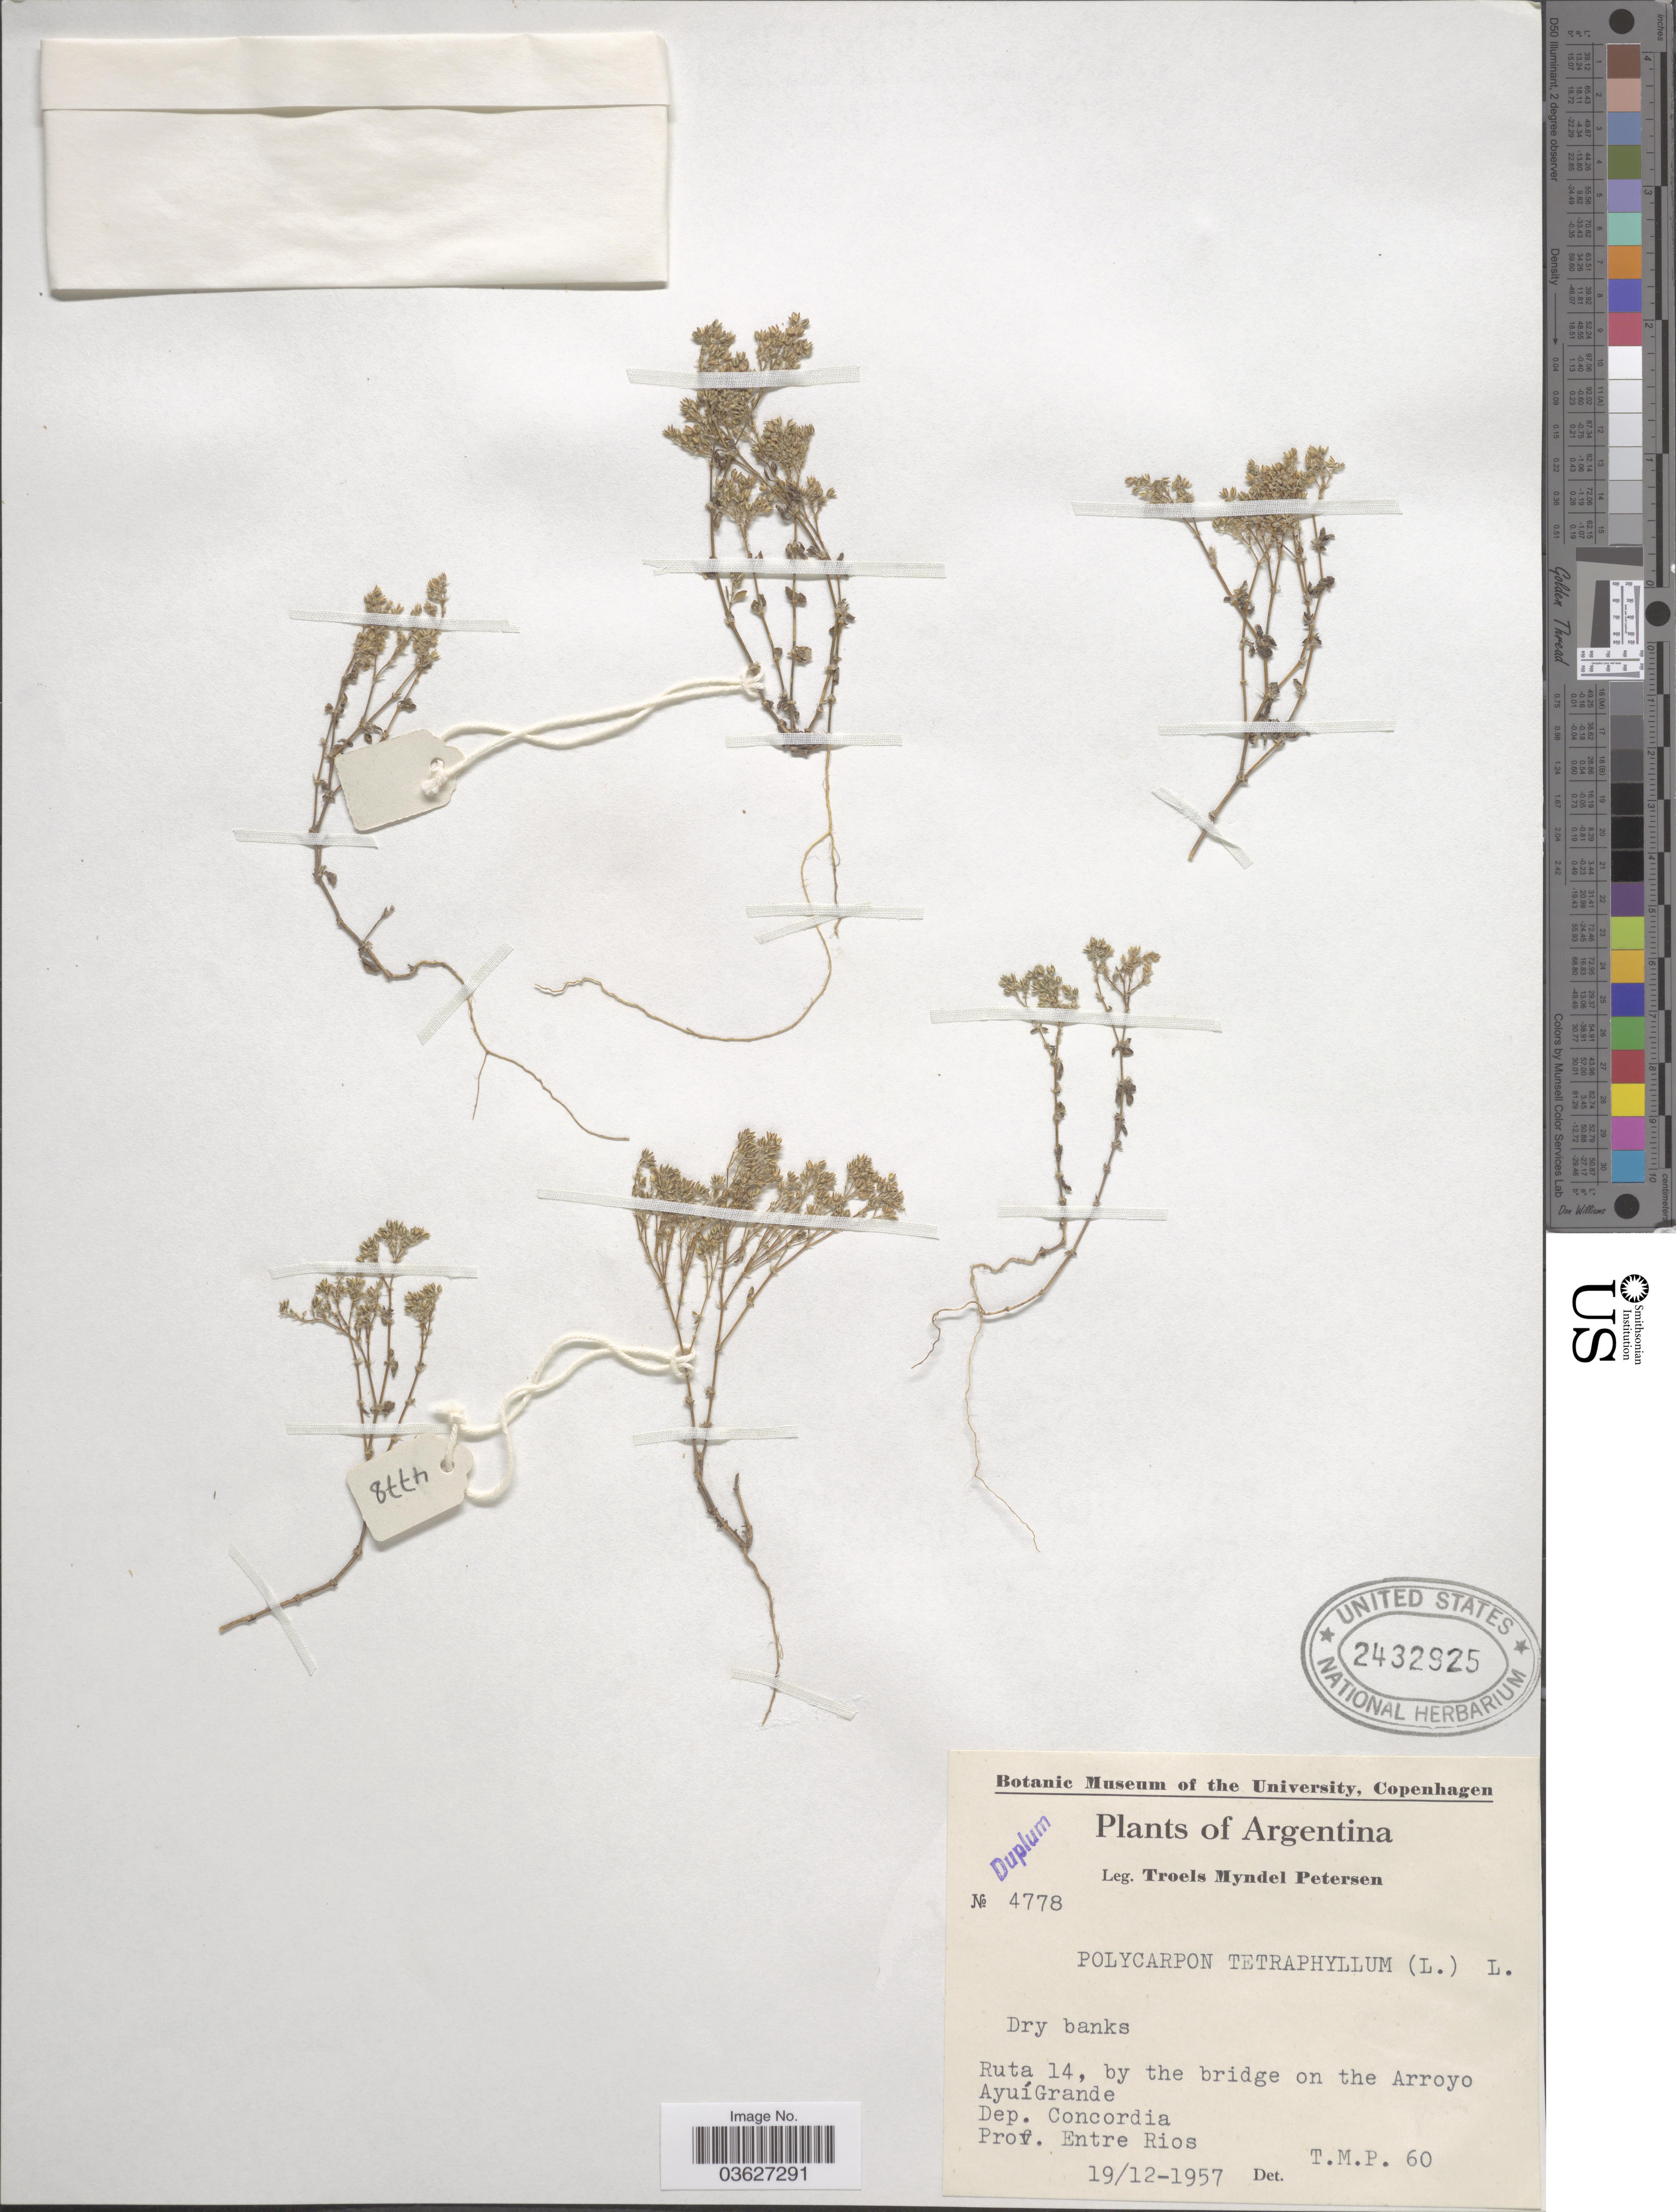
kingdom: Plantae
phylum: Tracheophyta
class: Magnoliopsida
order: Caryophyllales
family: Caryophyllaceae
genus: Polycarpon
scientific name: Polycarpon tetraphyllum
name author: (L.) L.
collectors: T. M. Petersen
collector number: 4778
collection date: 1957-12-19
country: Argentina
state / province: Entre Rios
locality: Ruta 14, by the bridge on the Arroyo AyuíGrande. Dep. Concordia.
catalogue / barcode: US 2432925